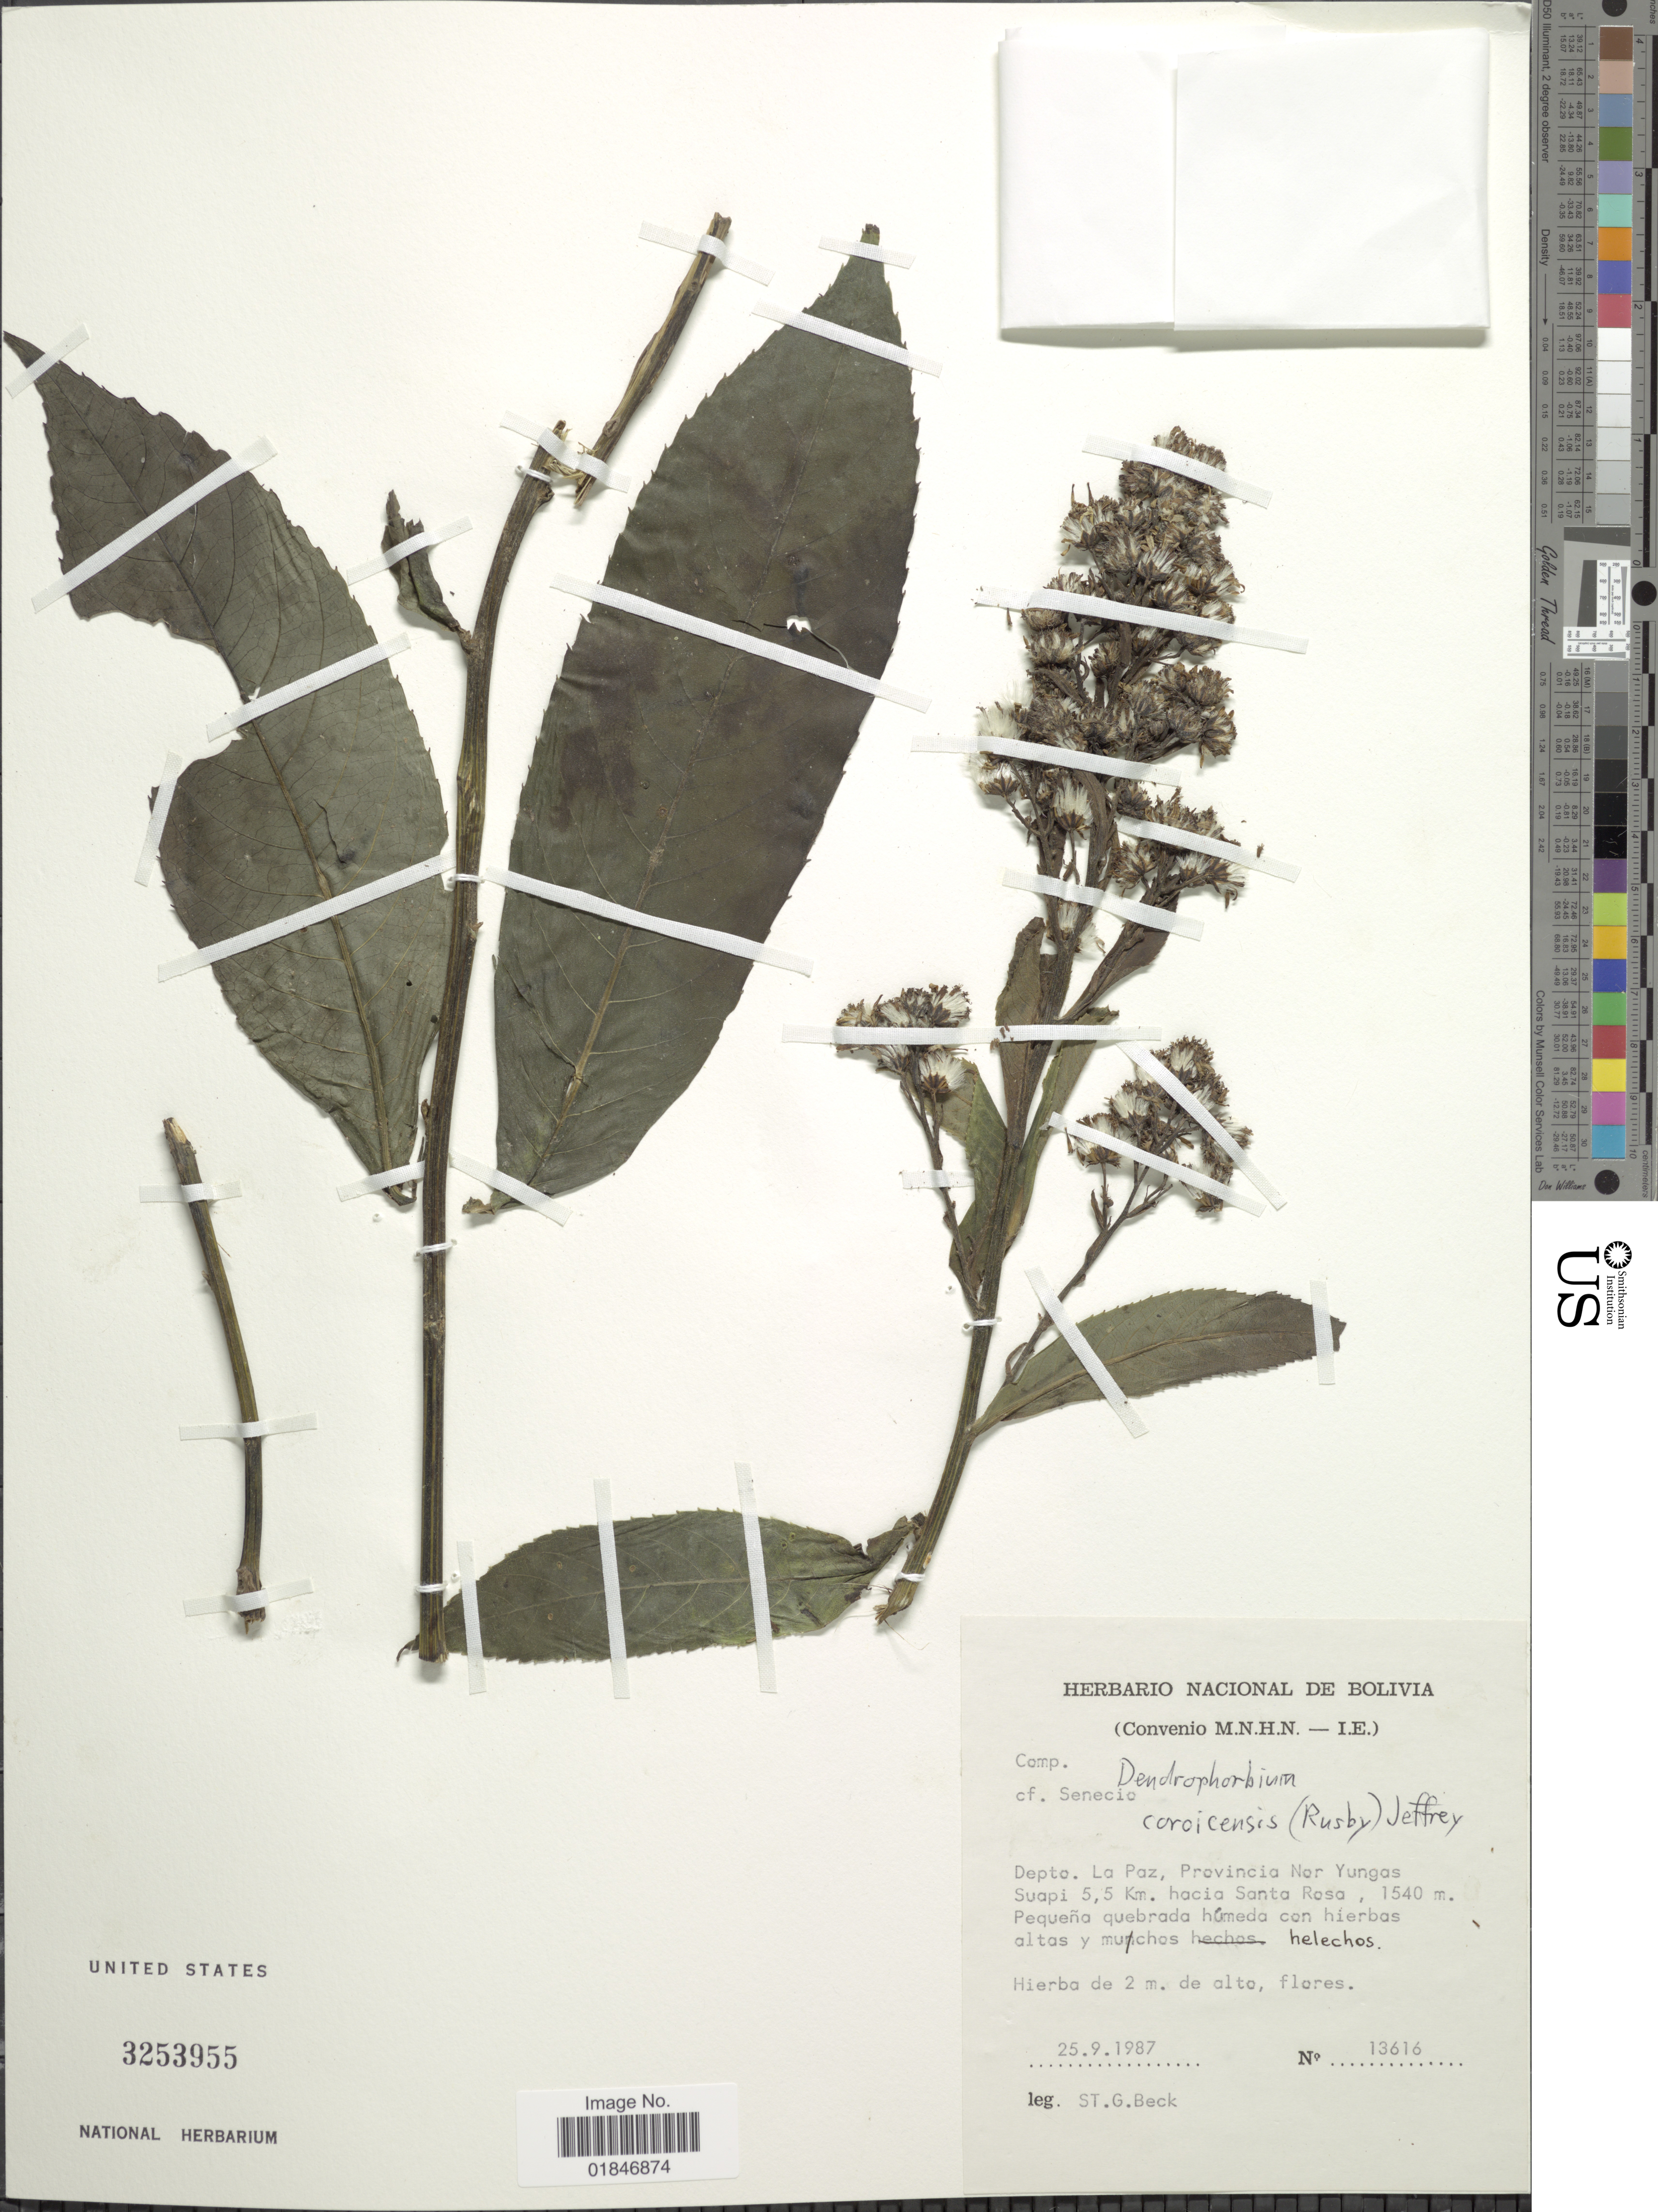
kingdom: Plantae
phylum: Tracheophyta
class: Magnoliopsida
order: Asterales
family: Asteraceae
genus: Dendrophorbium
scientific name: Dendrophorbium coroicense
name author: (Rusby) C. Jeffrey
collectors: S. G. Beck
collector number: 13616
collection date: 1997-09-25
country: Bolivia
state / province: La Paz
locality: Provincia Nor Yungas, Suapi 5.5 km hacia Santa Rosa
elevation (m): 1540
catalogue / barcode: US 3253955